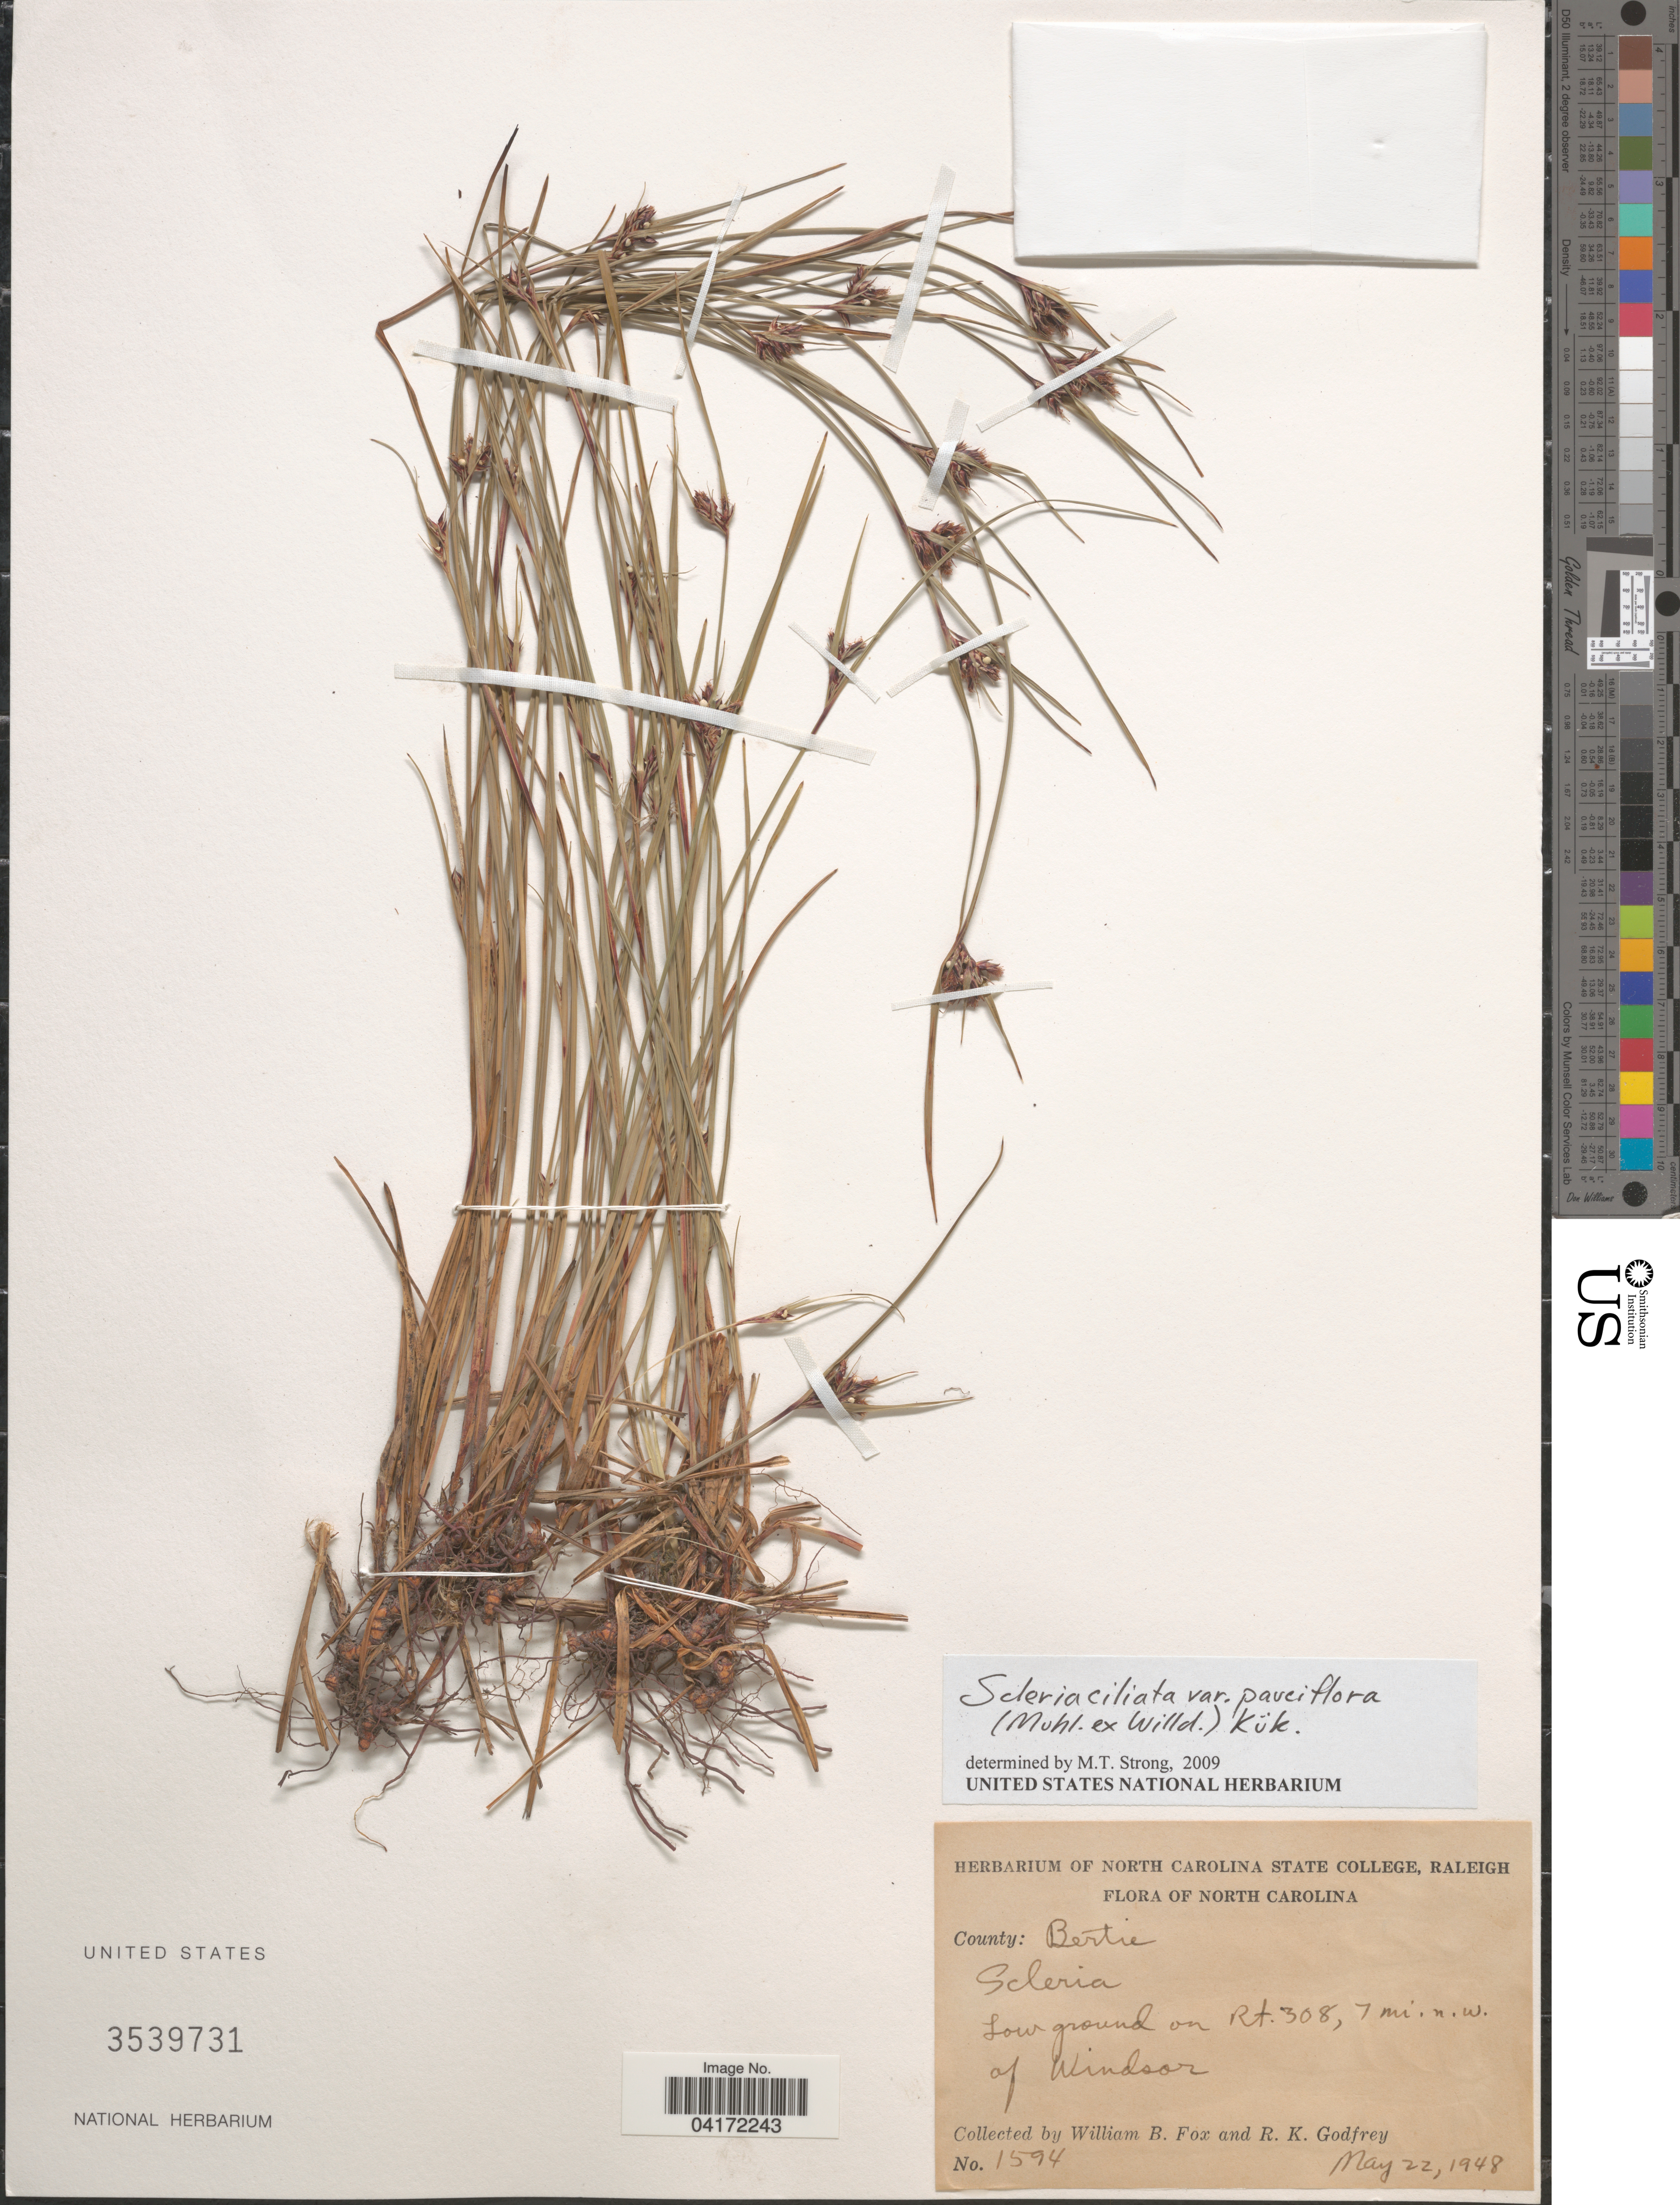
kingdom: Plantae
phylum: Tracheophyta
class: Liliopsida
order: Poales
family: Cyperaceae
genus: Scleria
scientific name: Scleria ciliata var. pauciflora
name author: Kük.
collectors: W. B. Fox & R. K. Godfrey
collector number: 1594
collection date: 1948-05-22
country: United States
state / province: North Carolina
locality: County: Bertie. On Rt. 308, 7 mi. n.w. of Windsor.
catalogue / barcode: US 3539731